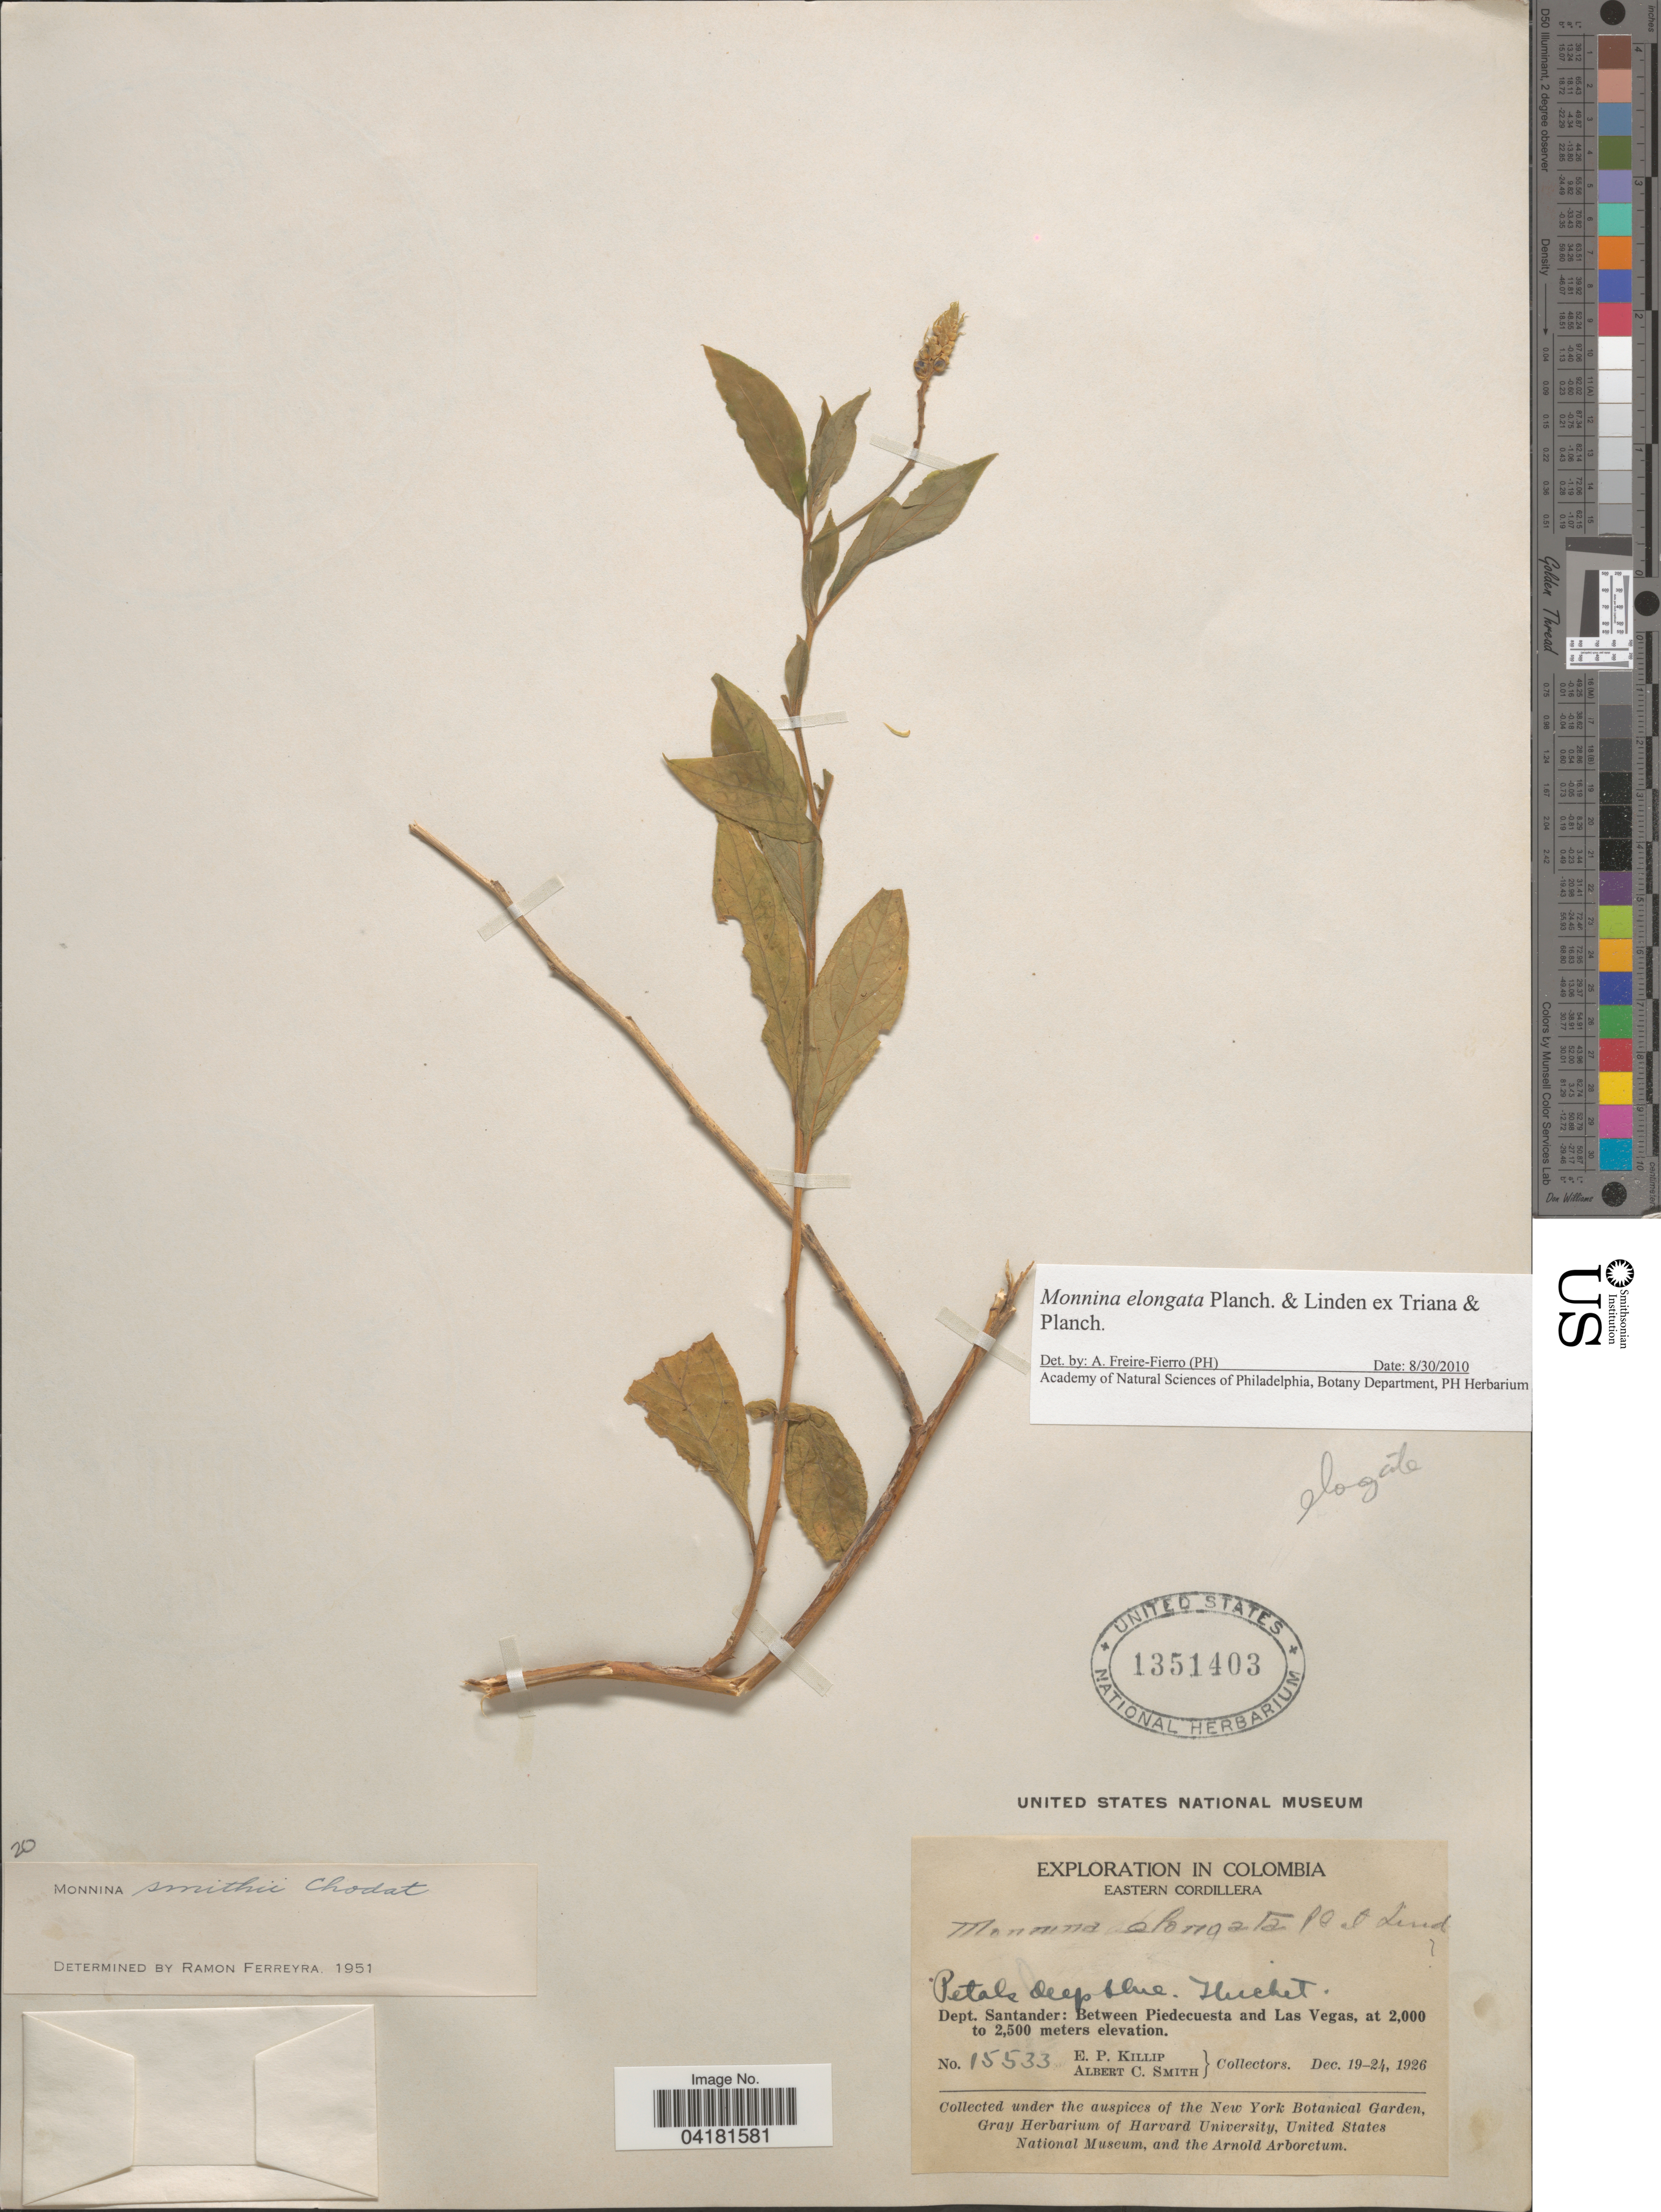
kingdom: Plantae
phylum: Tracheophyta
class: Magnoliopsida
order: Fabales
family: Polygalaceae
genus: Monnina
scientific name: Monnina elongata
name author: Planch. & Linden ex Triana & Planch.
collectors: E. P. Killip & A. C. Smith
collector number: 15533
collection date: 1926-12-19/1926-12-24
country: Colombia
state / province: Santander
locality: Exploration in Colombia. Eastern Cordillera. Thicket. Dept. Santander: Between Piedecuesta and Las Vegas.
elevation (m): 2000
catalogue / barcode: US 1351403